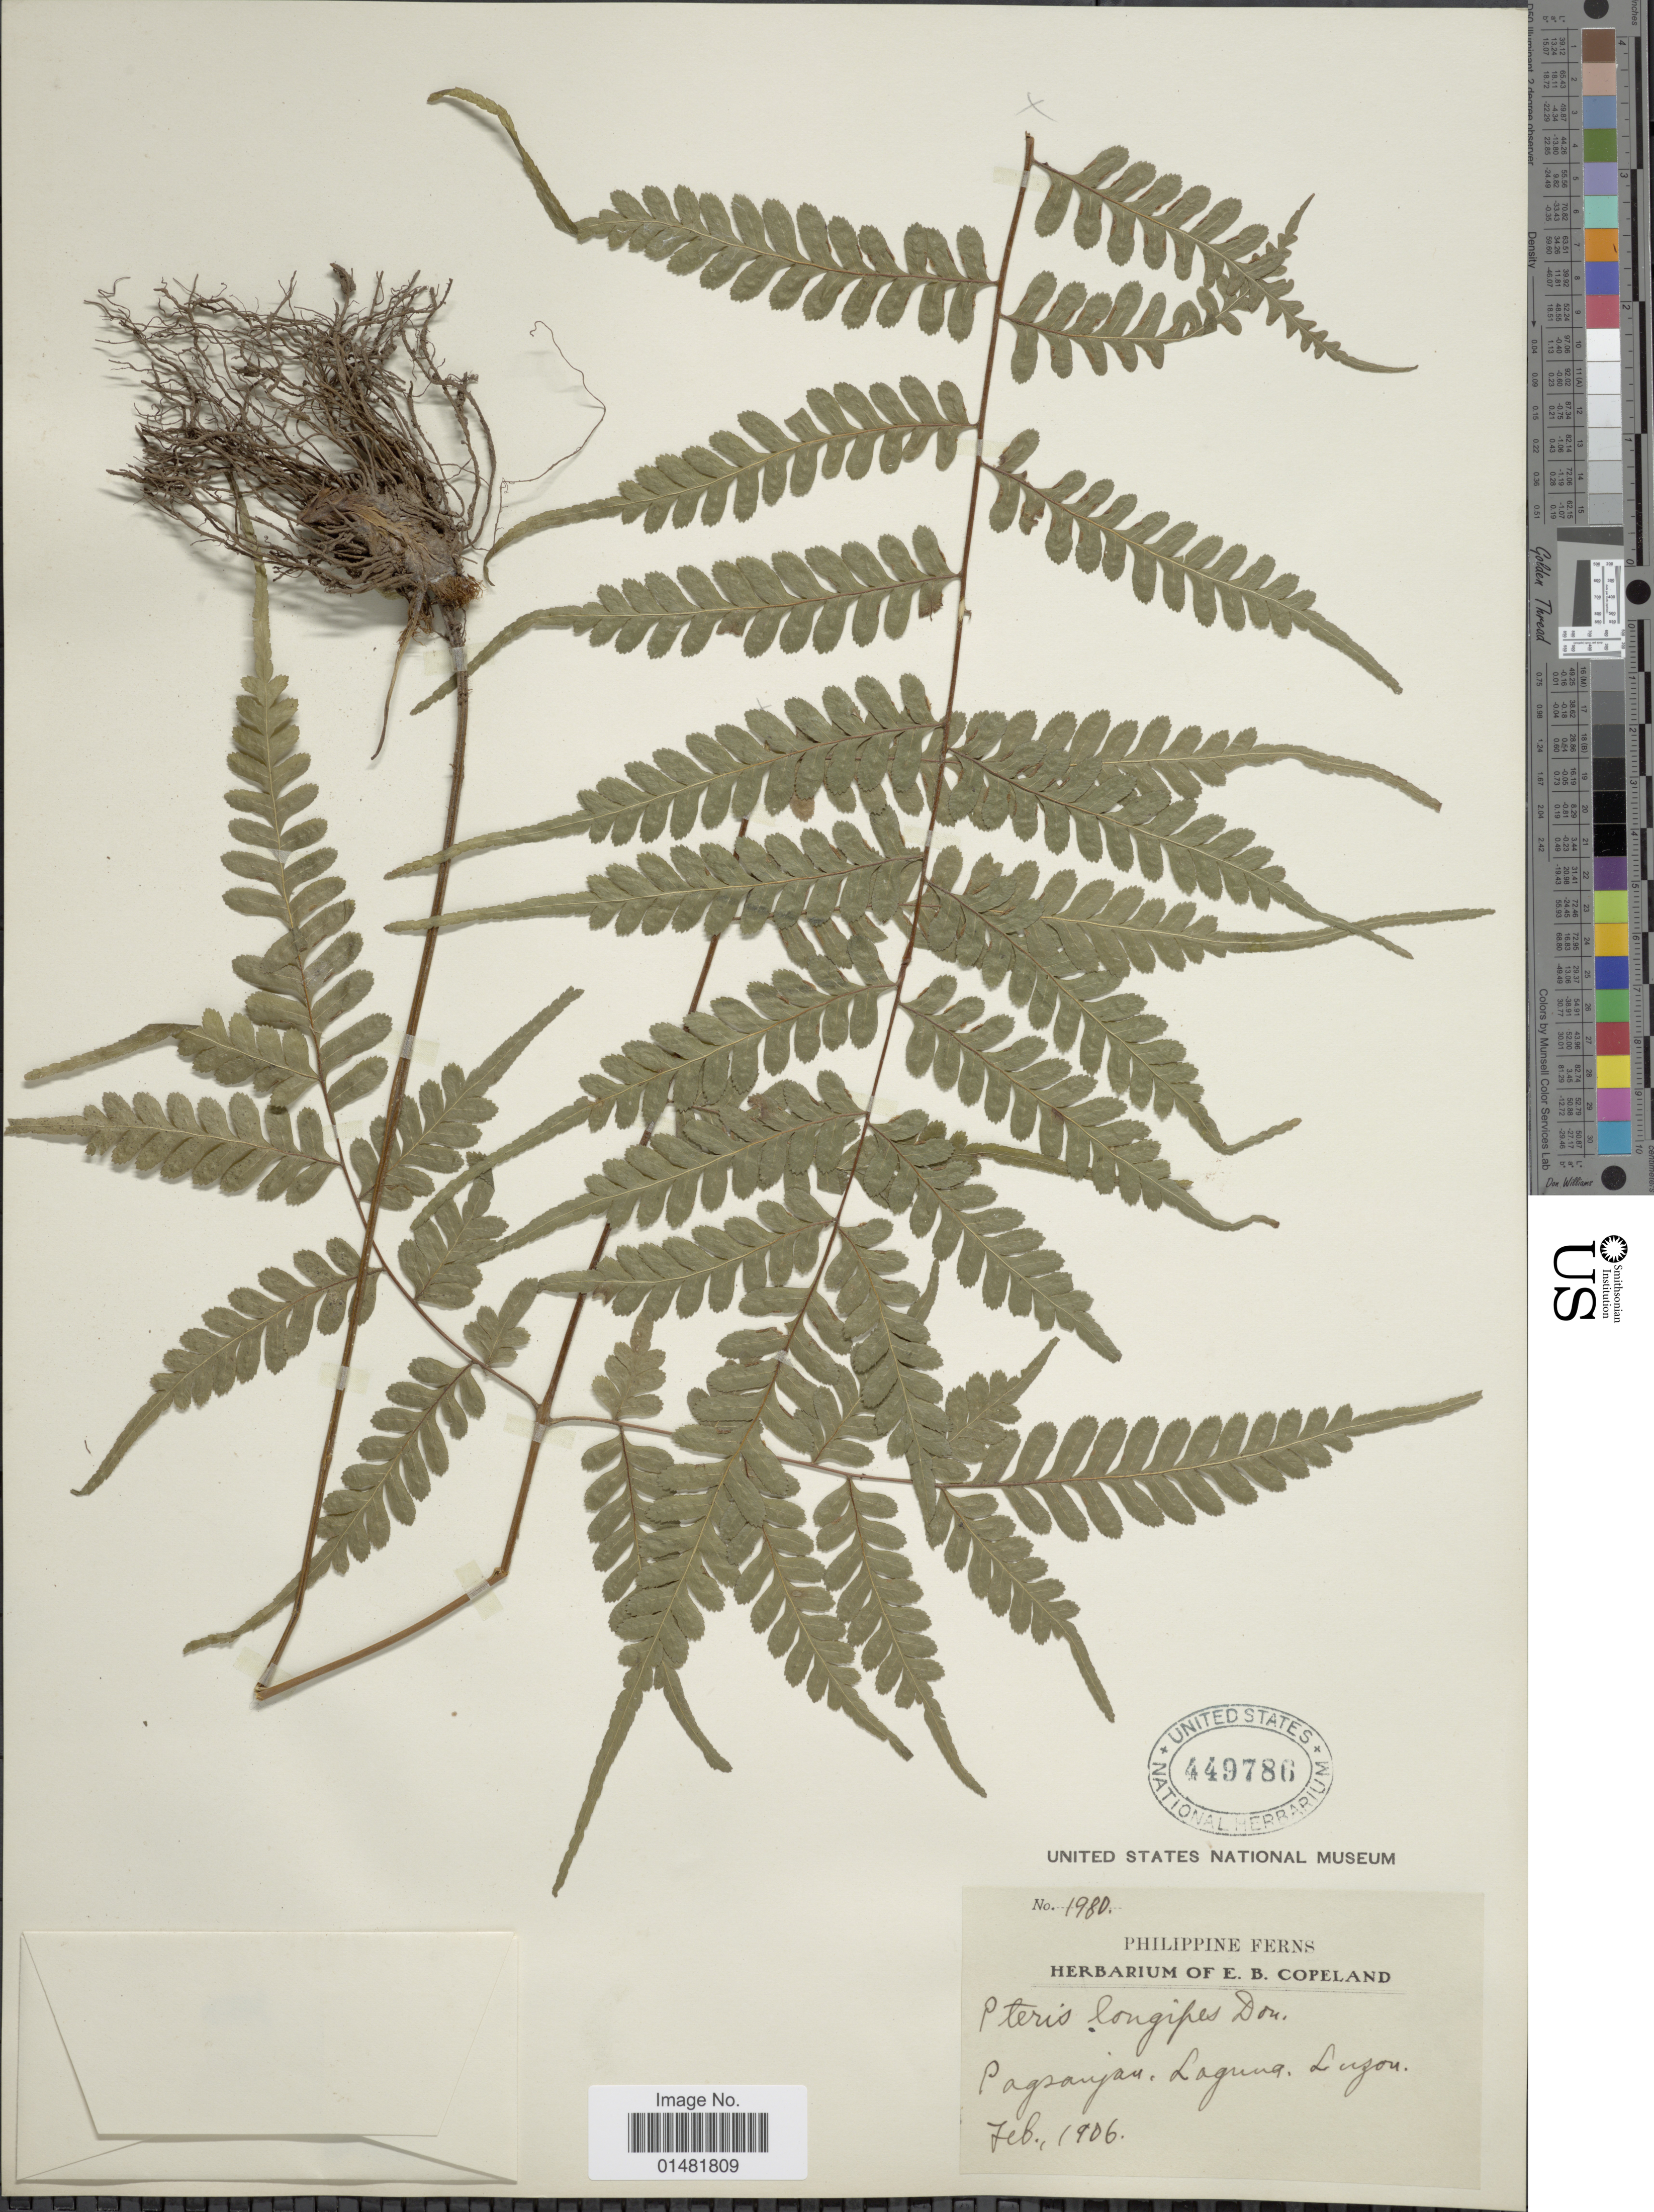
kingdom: Plantae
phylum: Tracheophyta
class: Polypodiopsida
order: Polypodiales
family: Pteridaceae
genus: Pteris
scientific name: Pteris longipes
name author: D. Don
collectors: ex herb. E. B. Copeland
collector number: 1980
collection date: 1906-02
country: Philippines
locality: Pagsanjan, Laguna, Luzon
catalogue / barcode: US 449786